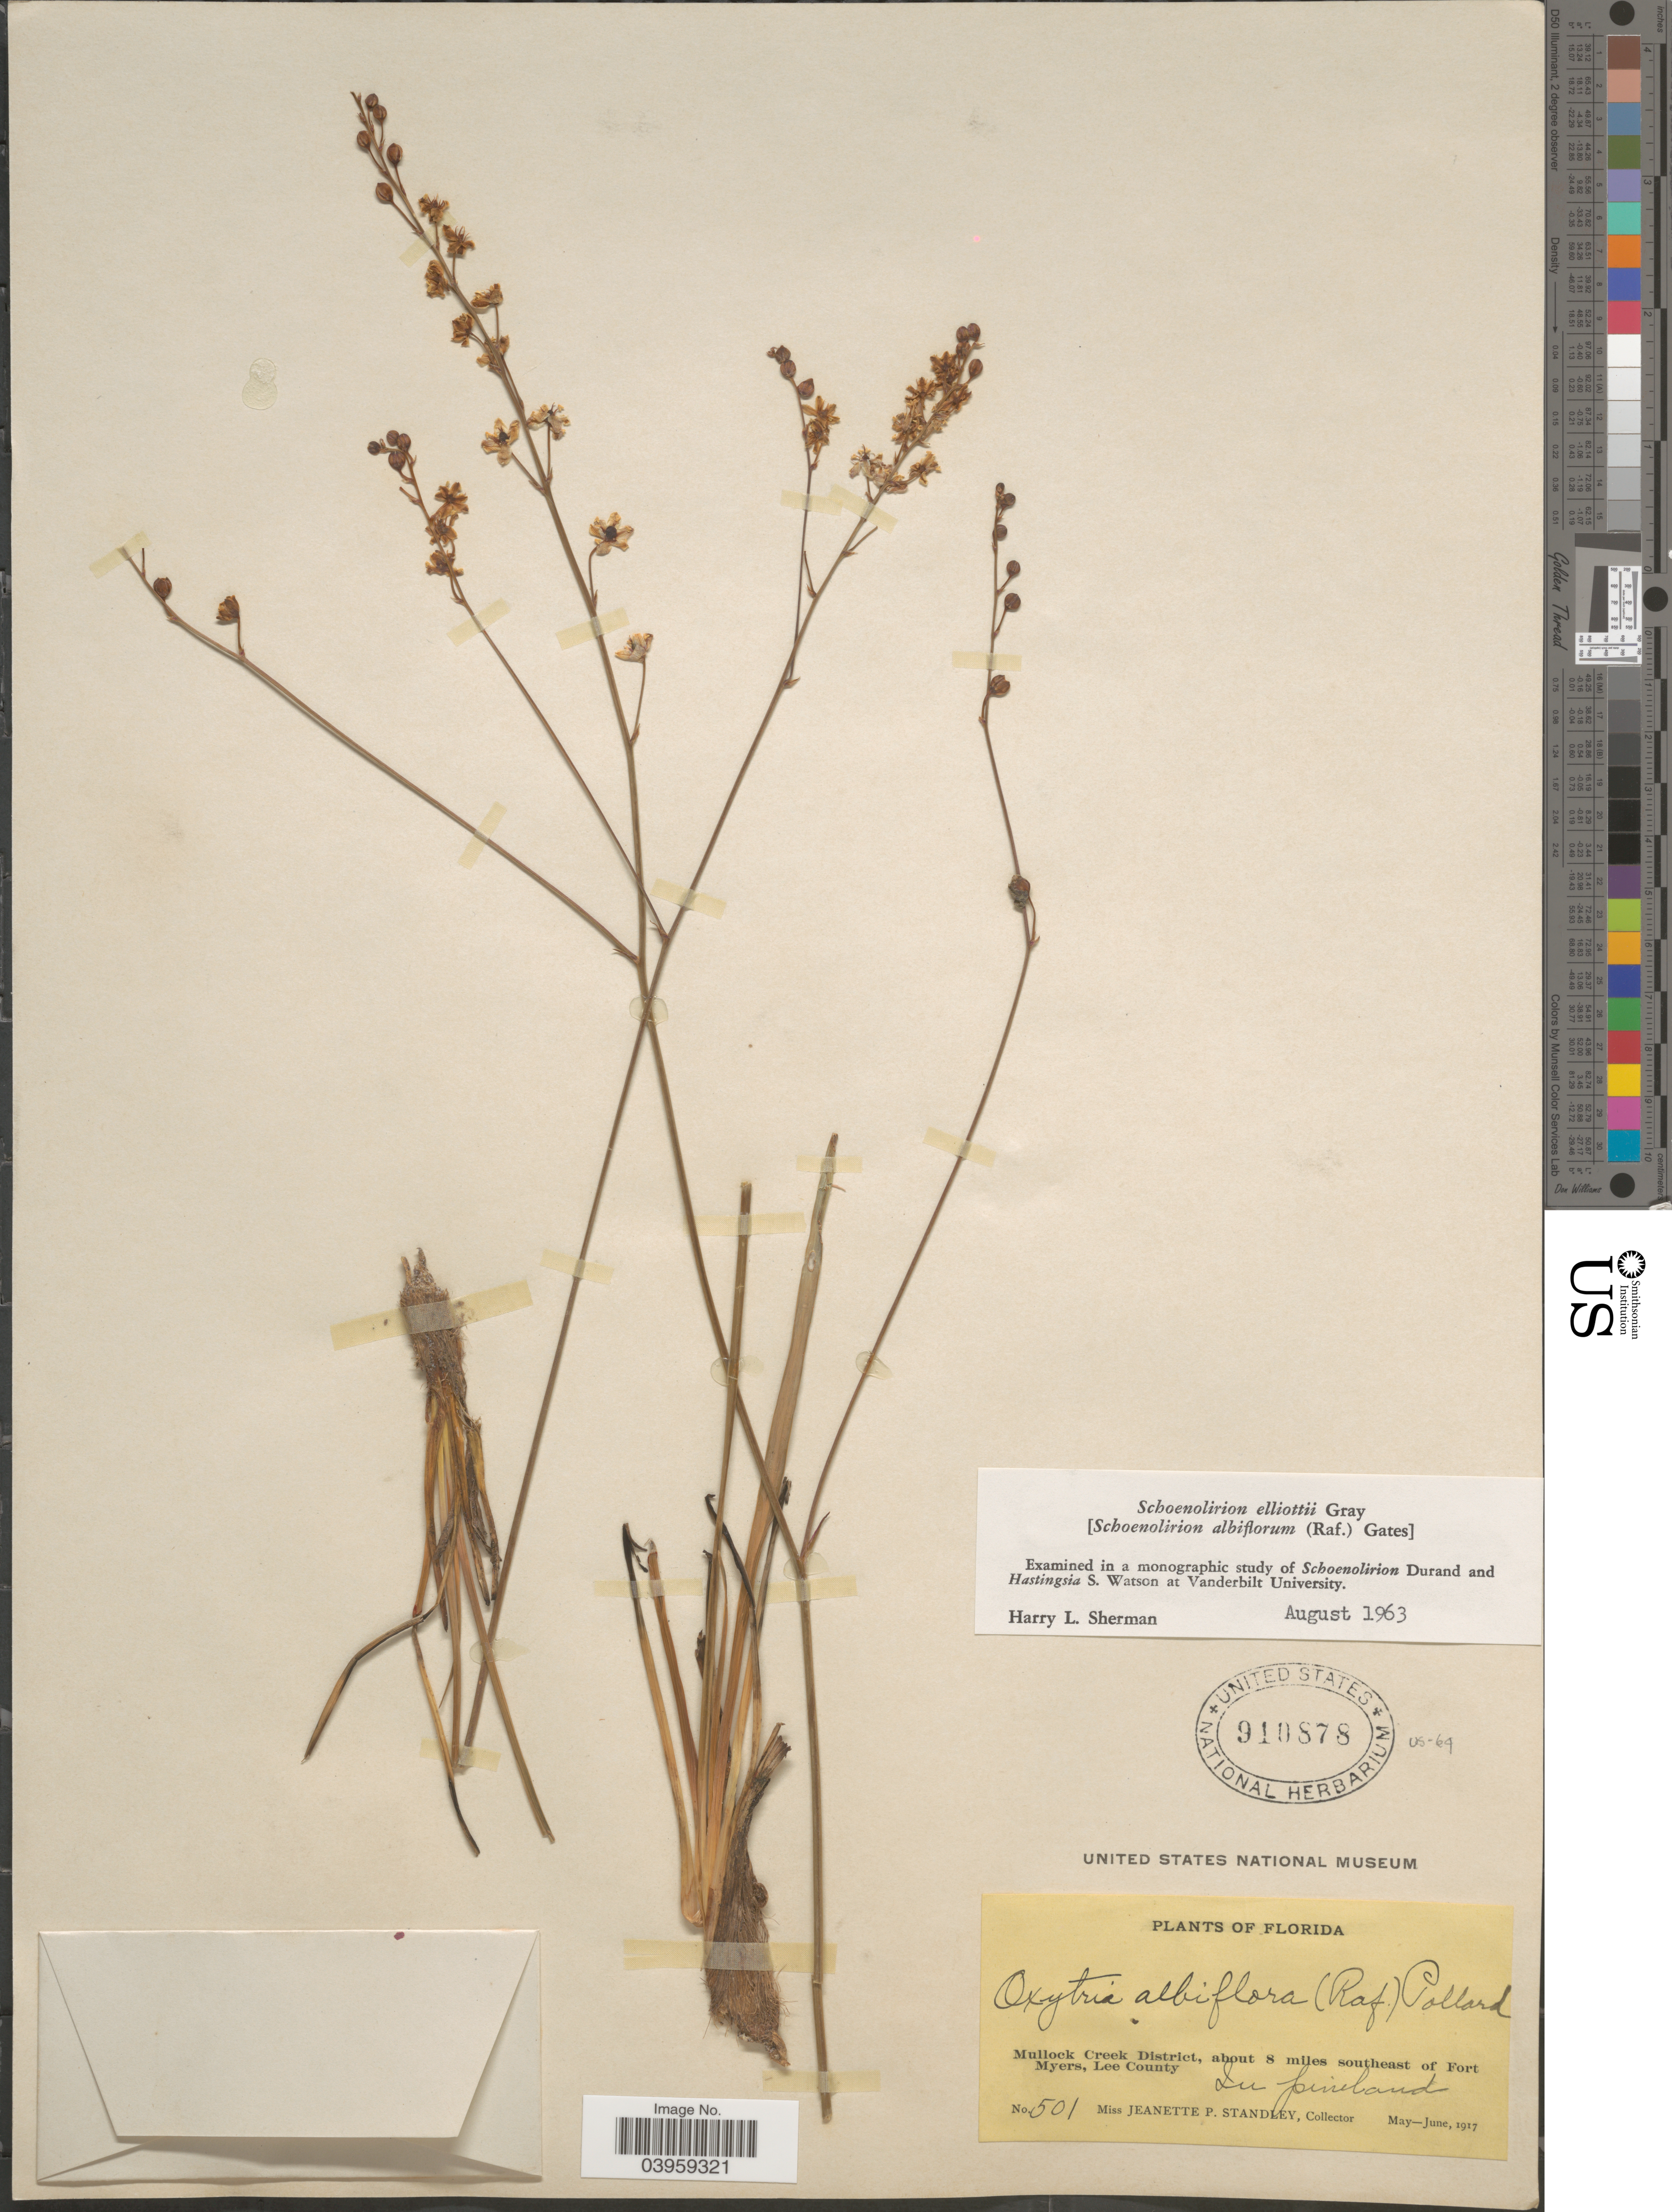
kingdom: Plantae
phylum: Tracheophyta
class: Liliopsida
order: Asparagales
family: Asparagaceae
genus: Schoenolirion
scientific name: Schoenolirion elliottii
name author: A. Gray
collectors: J. P. Standley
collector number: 501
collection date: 1917-05/1917-06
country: United States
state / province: Florida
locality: Mullock Creek District, about 8 miles southeast of Fort Myers, Lee County.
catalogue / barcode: US 910878